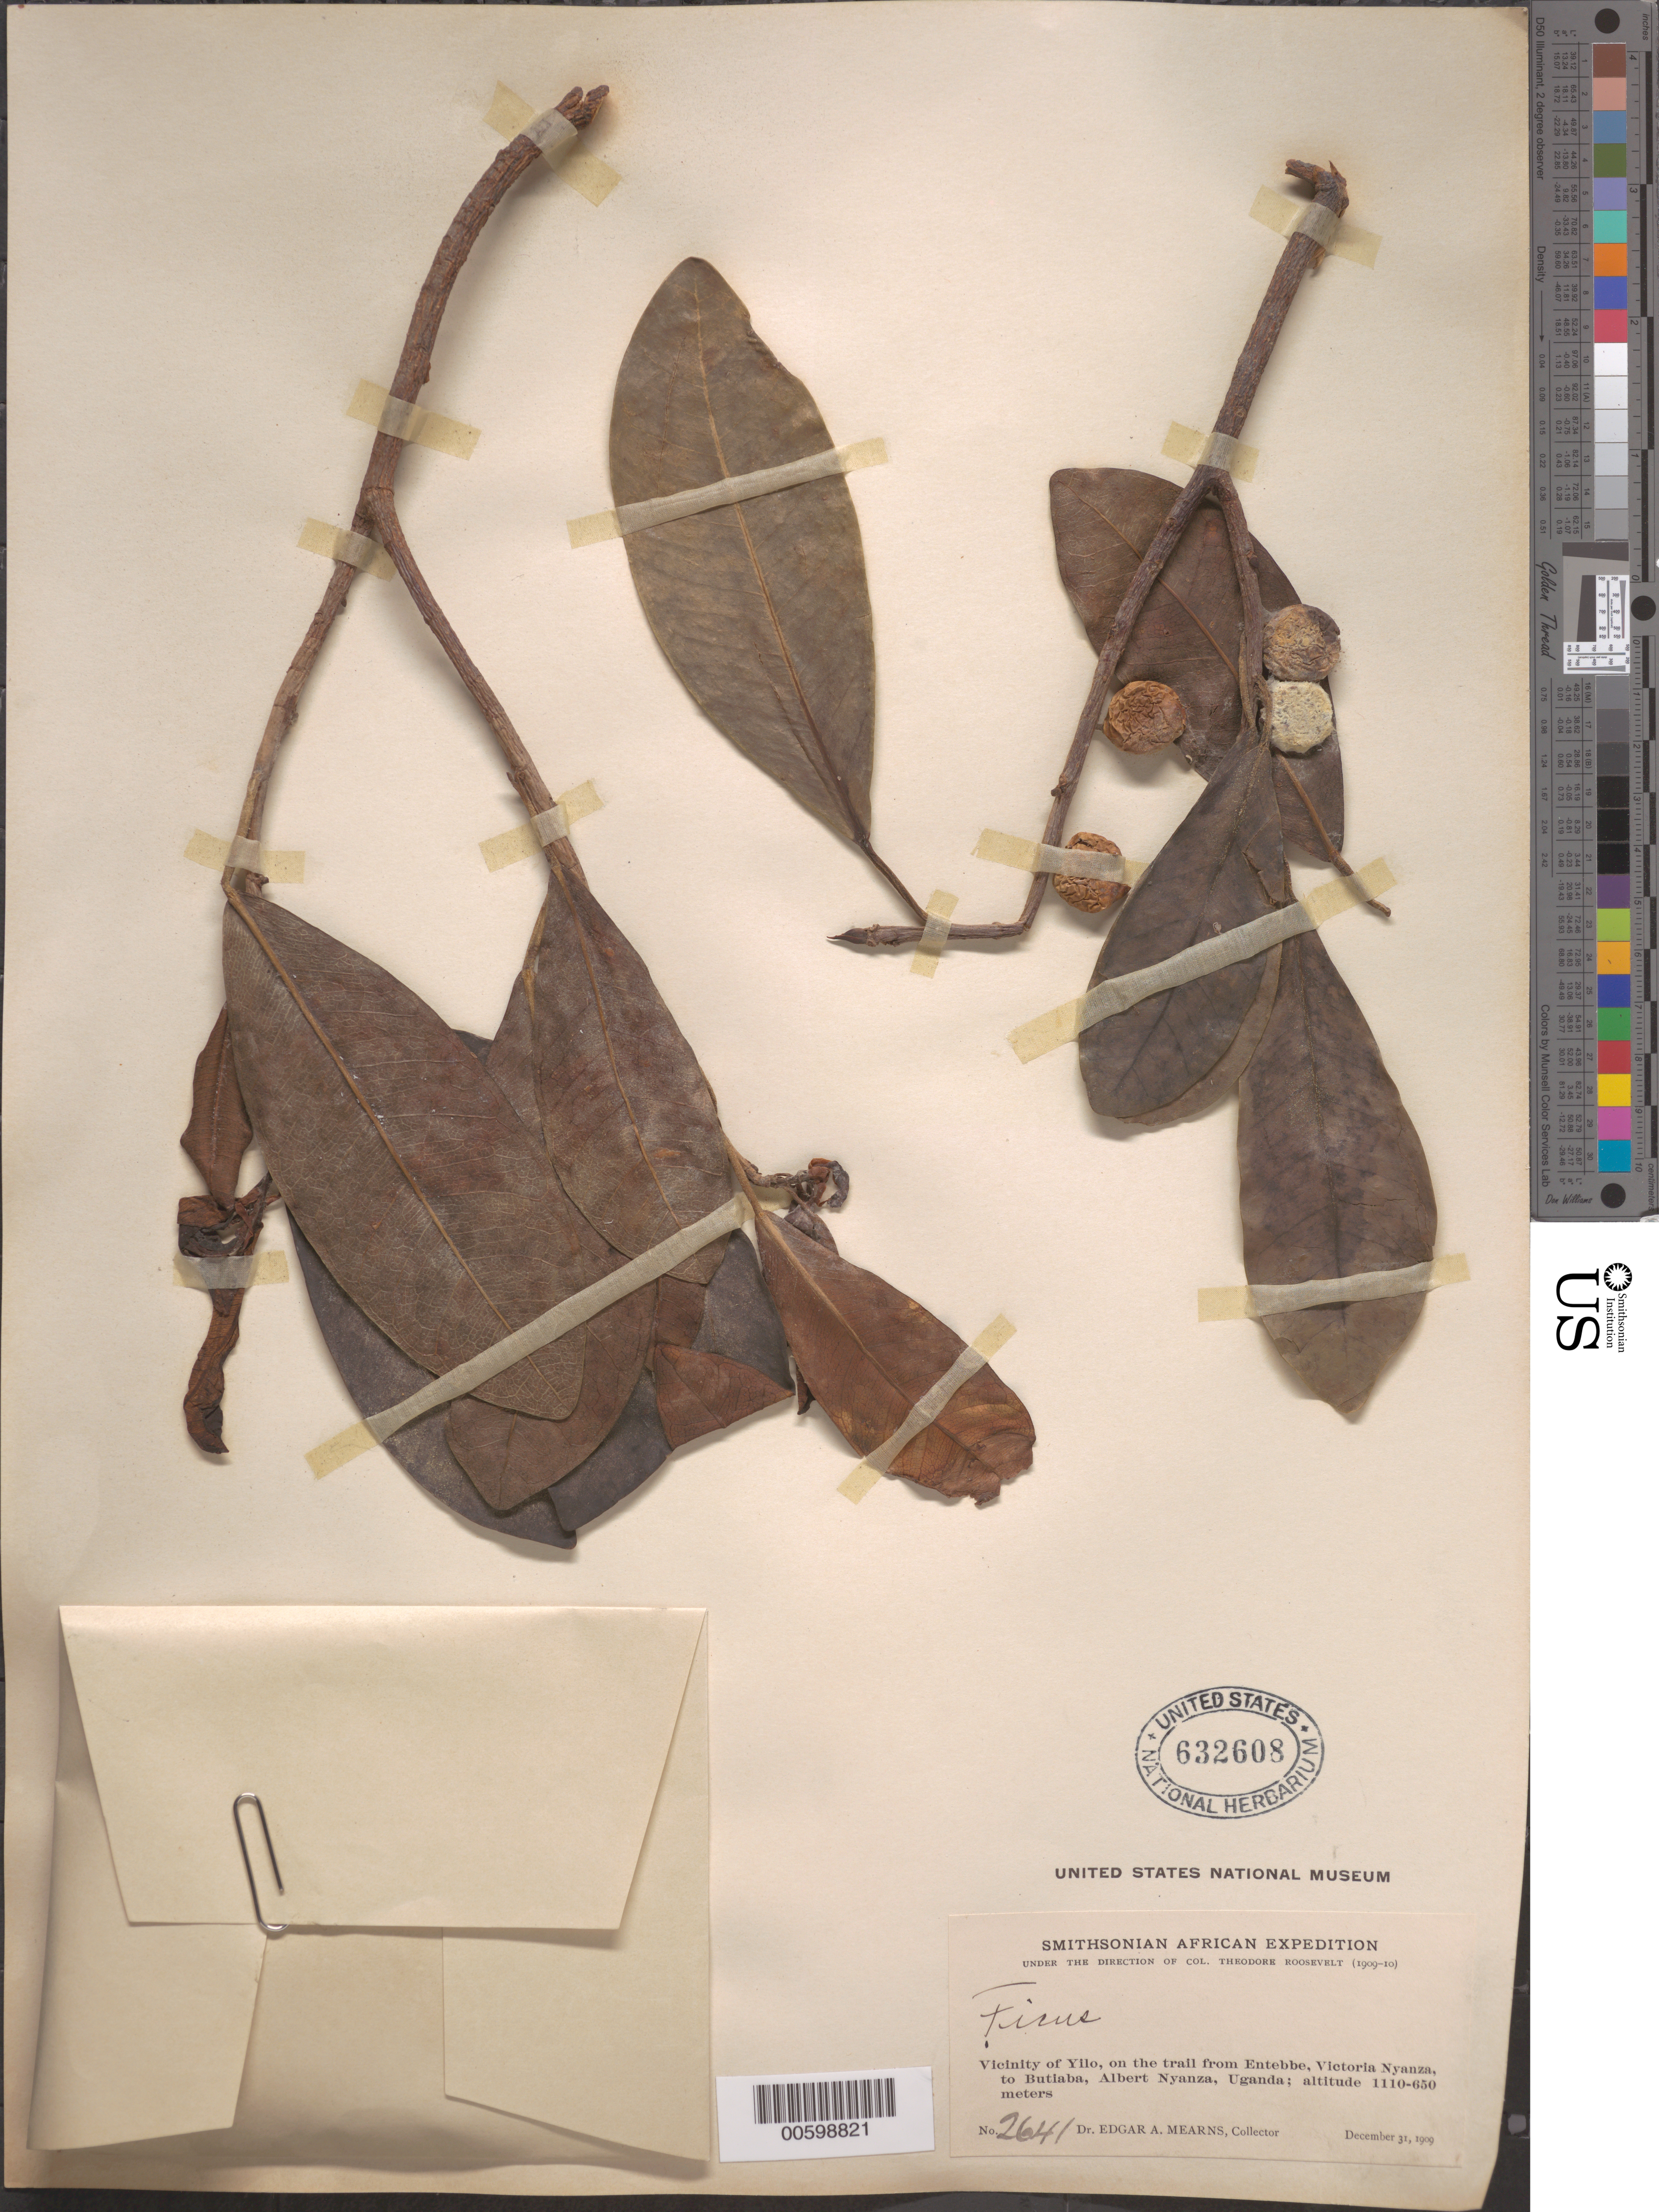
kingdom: Plantae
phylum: Tracheophyta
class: Magnoliopsida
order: Rosales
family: Moraceae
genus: Ficus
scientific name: Ficus sp.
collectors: E. A. Mearns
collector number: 2641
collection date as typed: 31 Dec 1909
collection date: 1909-12-31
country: Uganda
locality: Vicinity of Yilo, on the trail from Entebbe, Victoria Nyanza, to Butiaba, Albert Nyanza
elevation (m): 1110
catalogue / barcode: US 632608